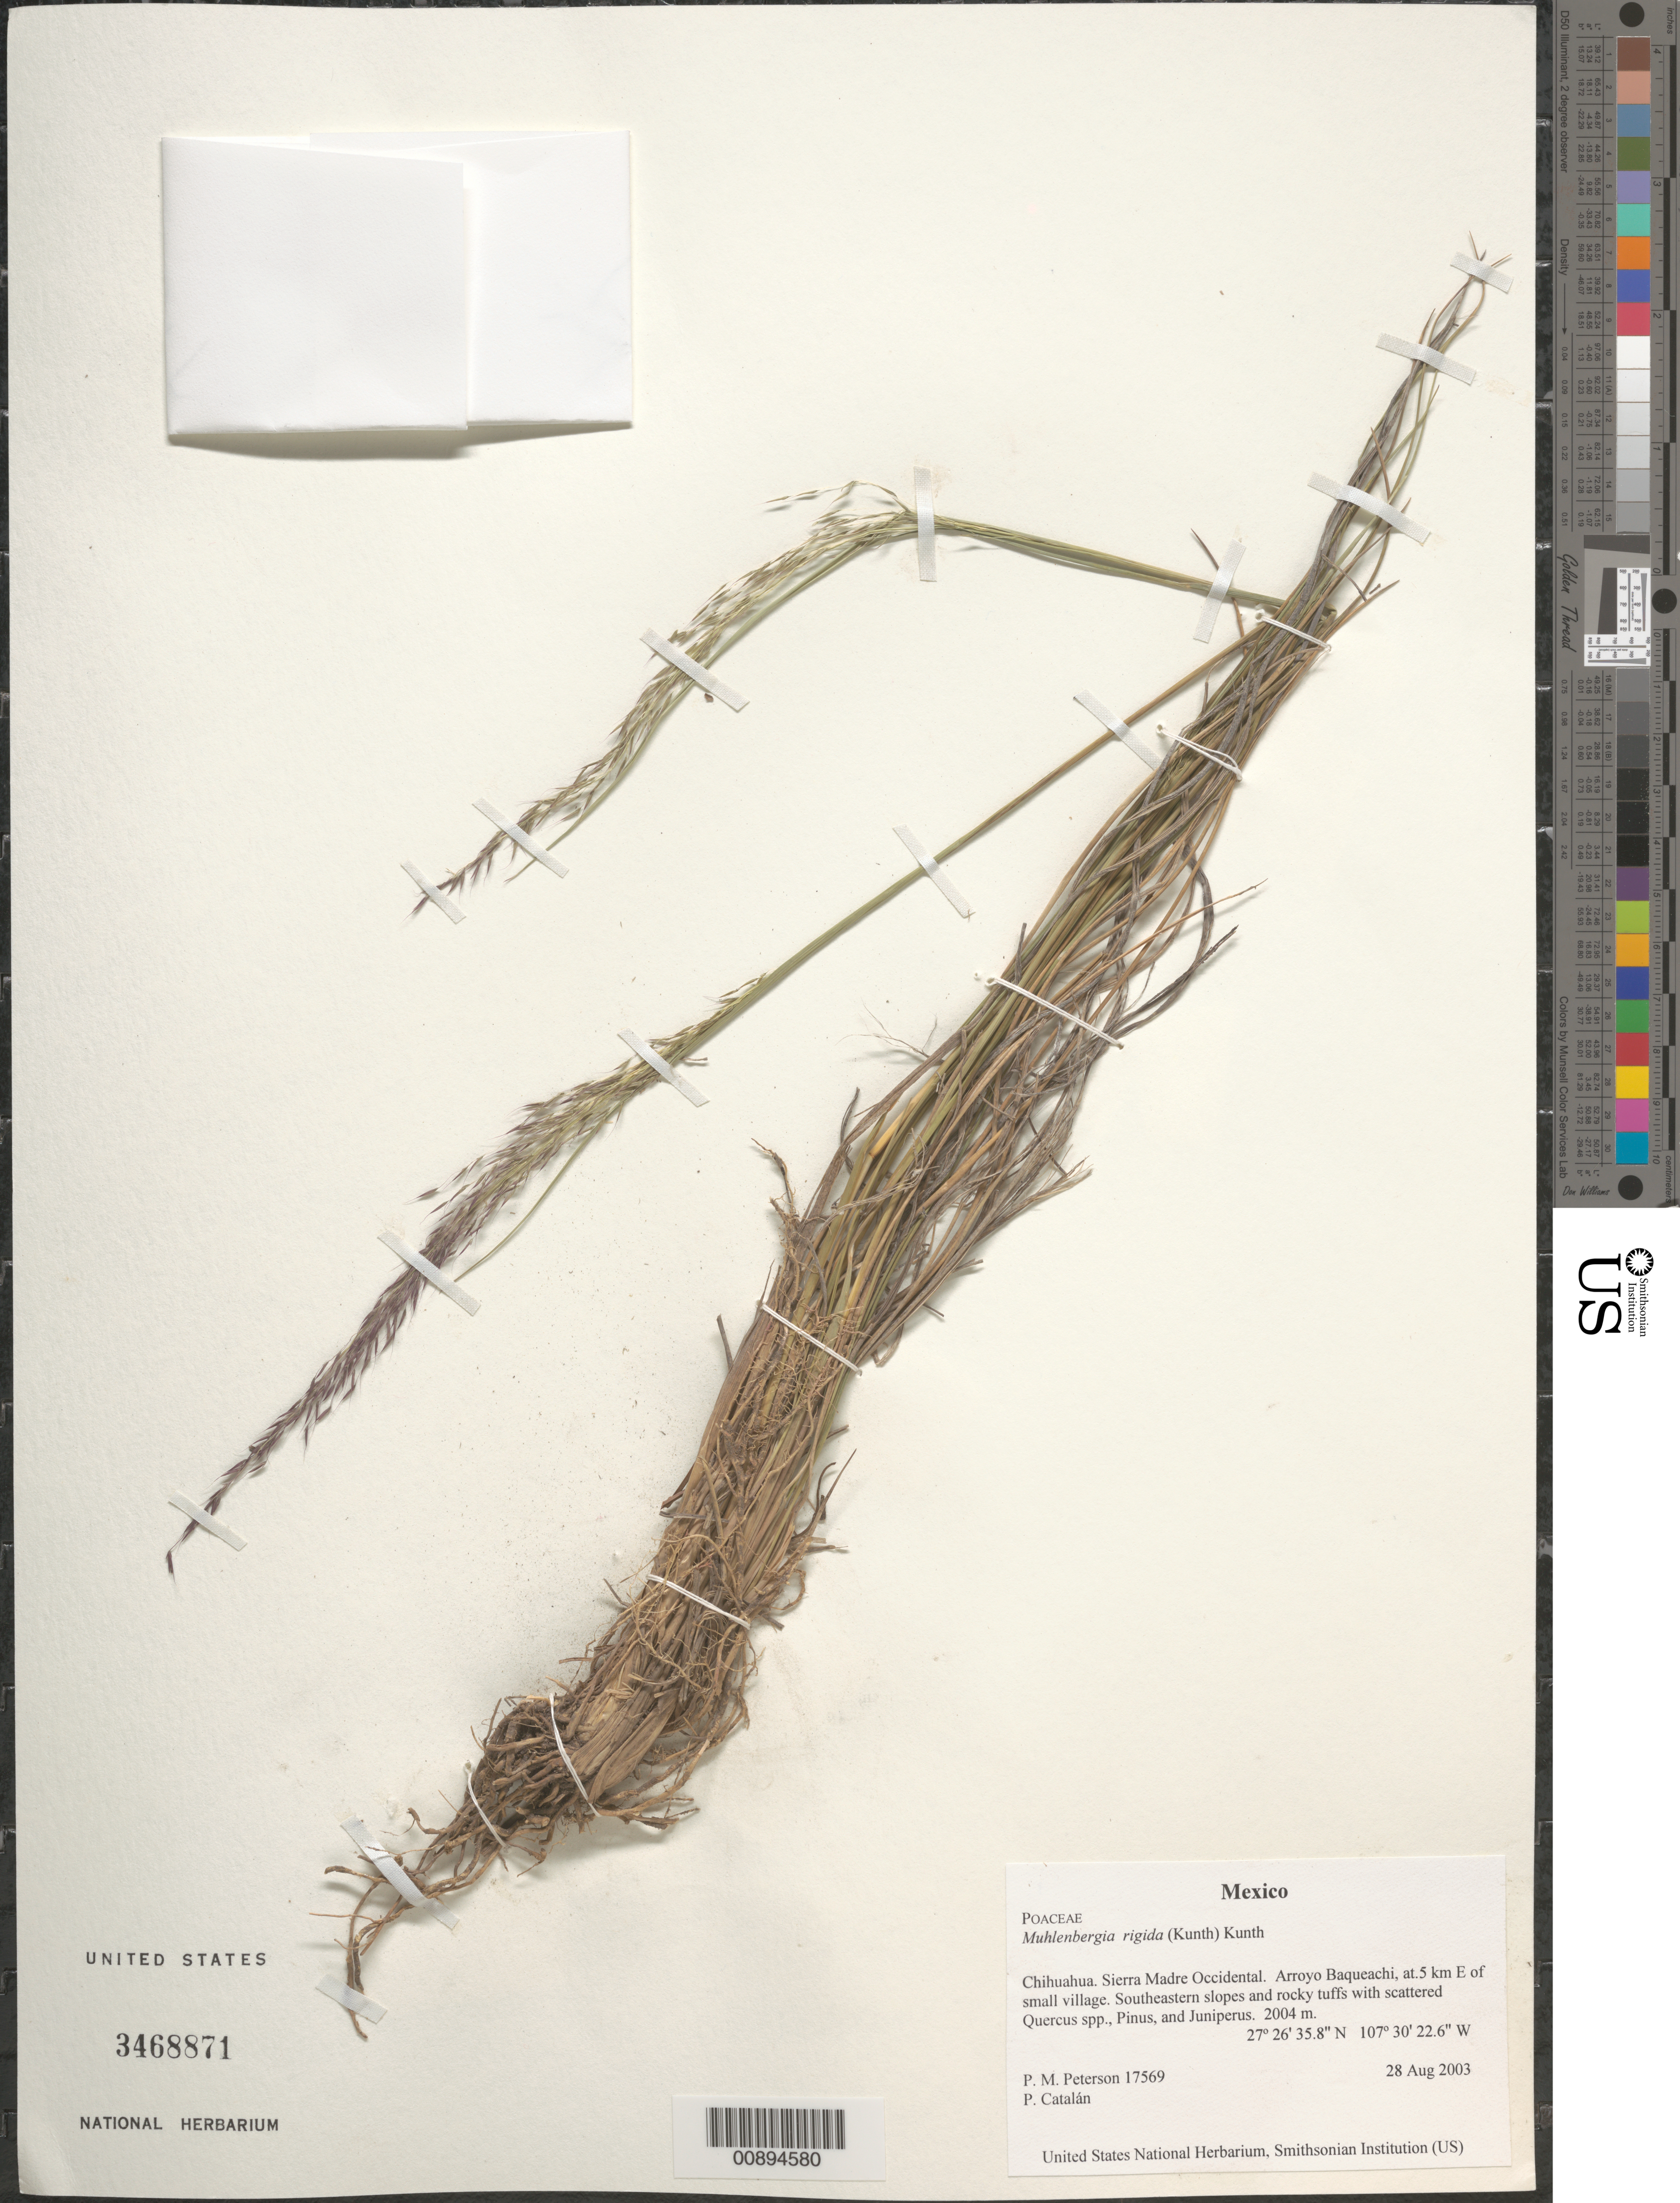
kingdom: Plantae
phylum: Tracheophyta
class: Liliopsida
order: Poales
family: Poaceae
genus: Muhlenbergia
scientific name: Muhlenbergia rigida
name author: (Kunth) Kunth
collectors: P. M. Peterson & P. Catalán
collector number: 17569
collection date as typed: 28 Aug 2003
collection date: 2003-08-28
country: Mexico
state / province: Chihuahua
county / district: Sierra Madre Occidental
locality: Arroyo Baqueachi, at .5 km E of small village. Southeastern slopes and rocky tuffs with scattered Quercus spp., Pinus, and Juniperus.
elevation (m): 2004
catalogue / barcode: US 3468871